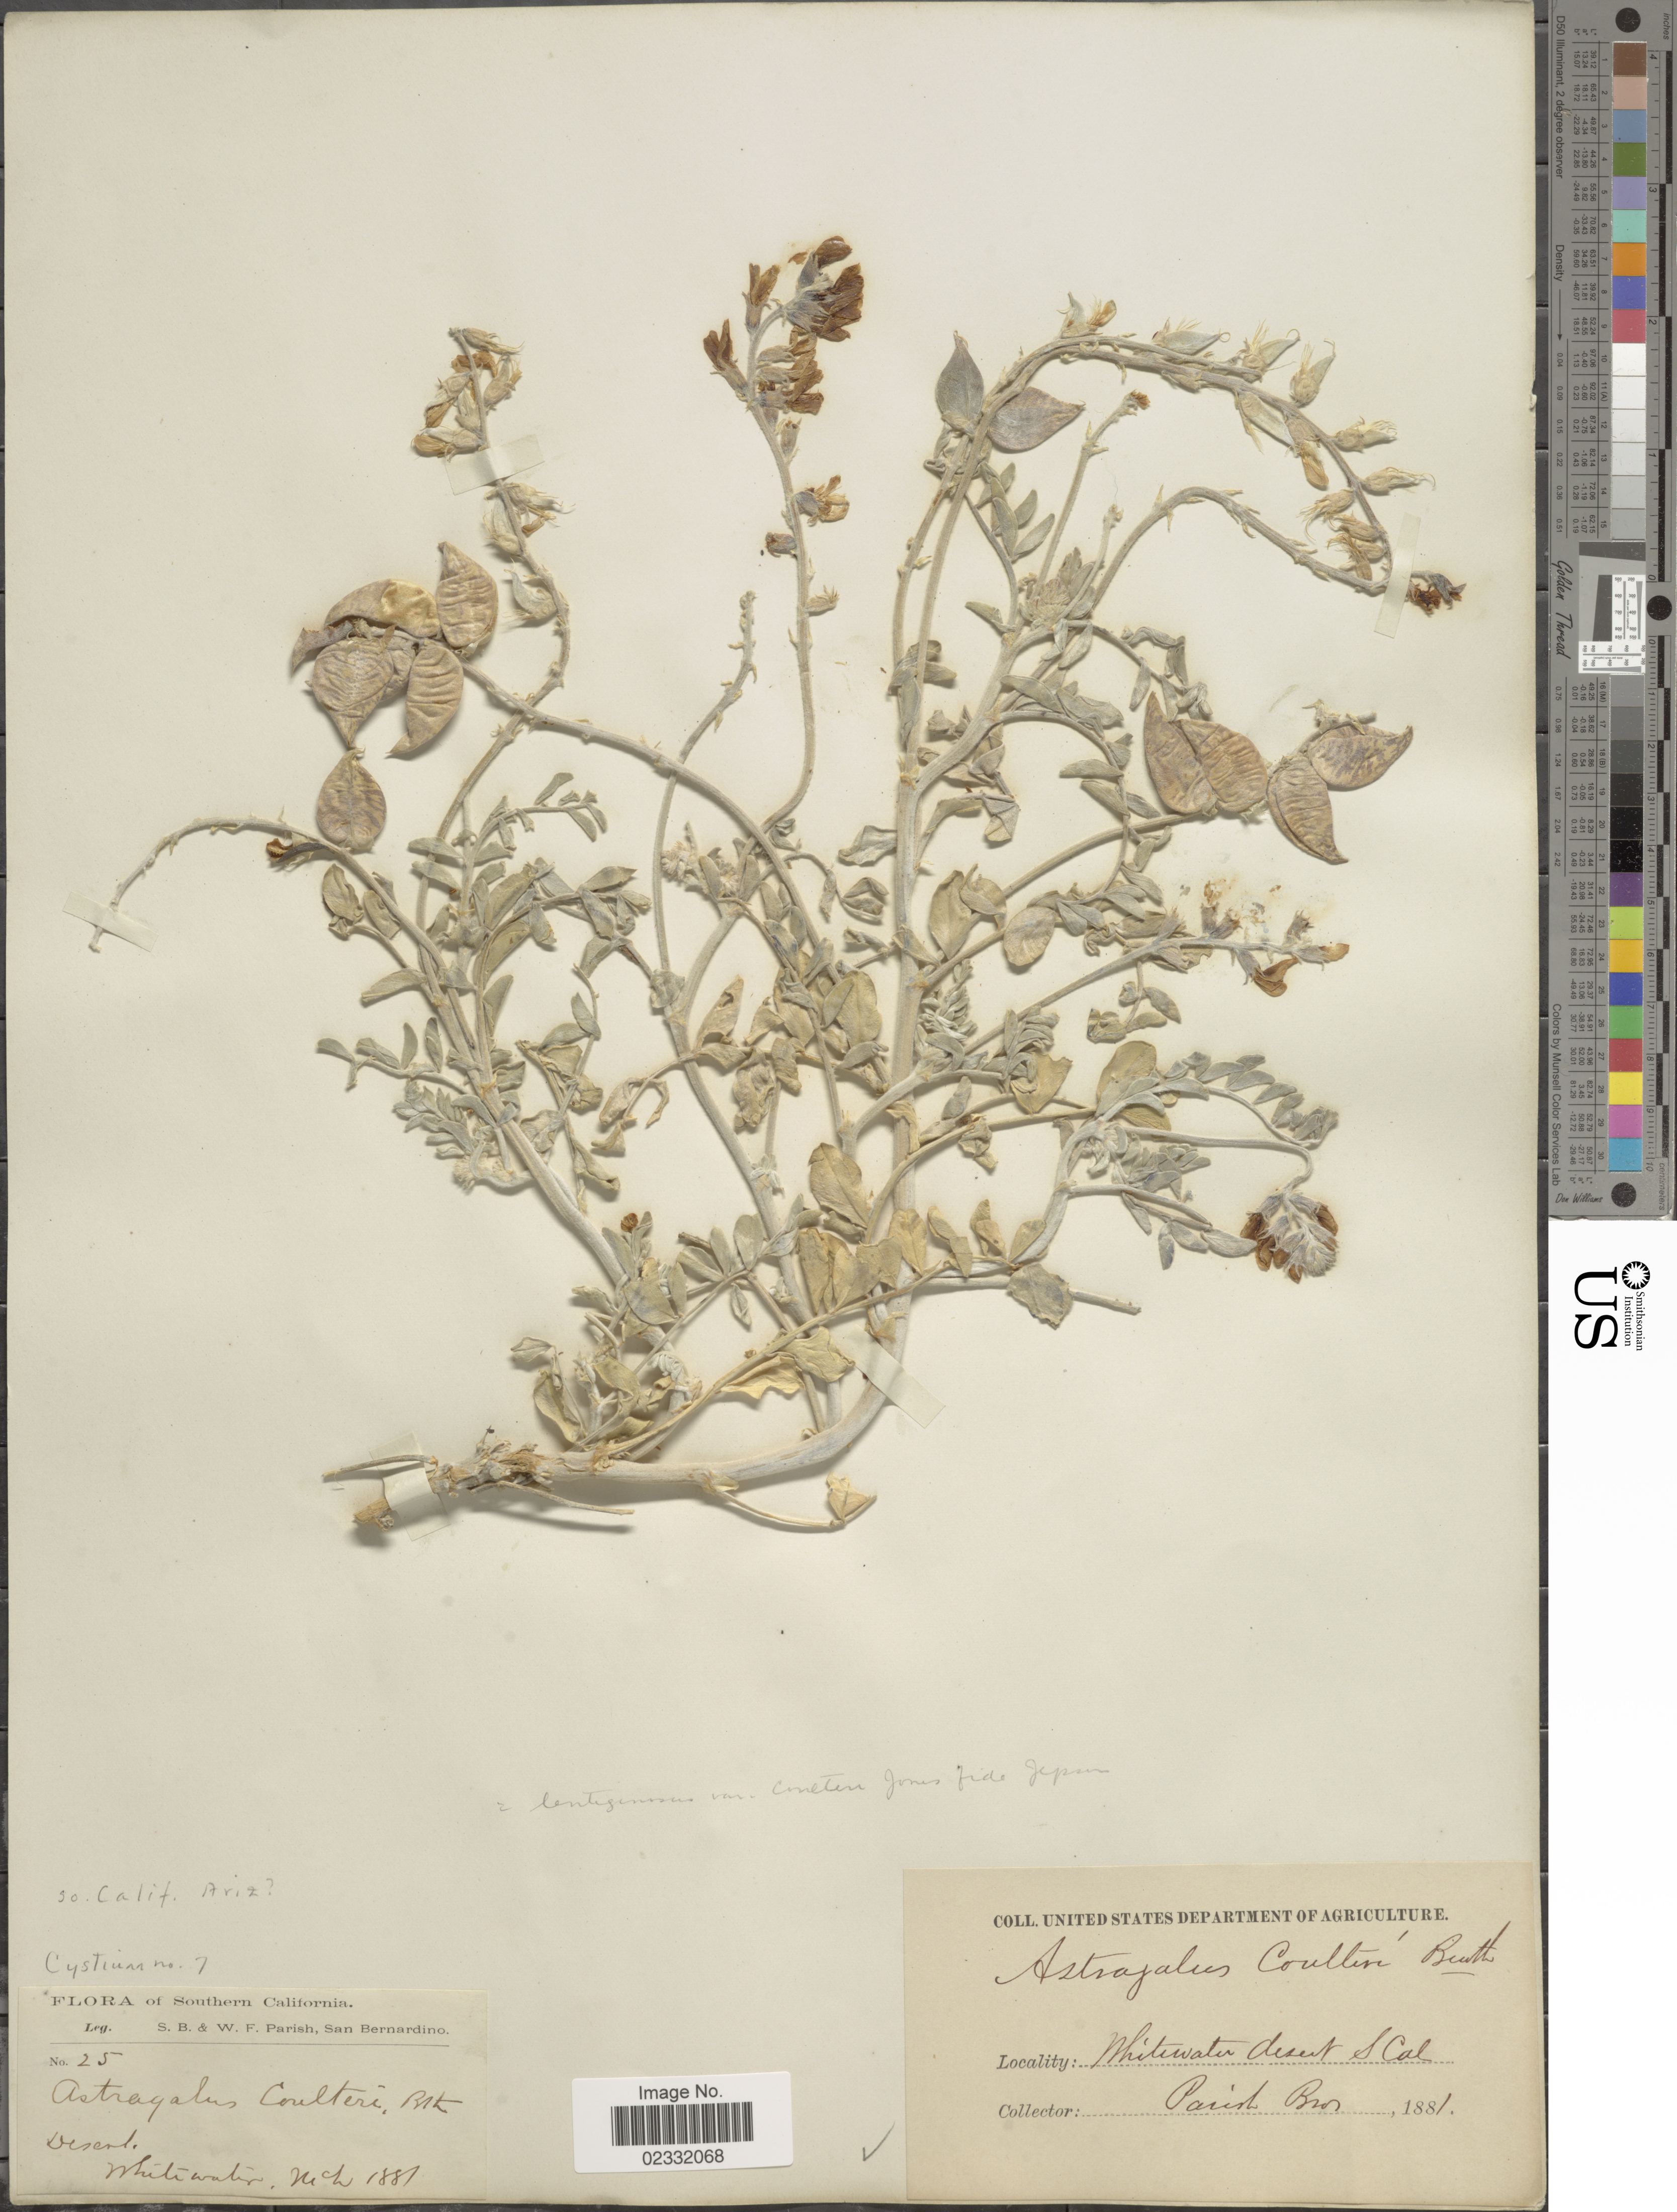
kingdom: Plantae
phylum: Tracheophyta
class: Magnoliopsida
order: Fabales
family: Fabaceae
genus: Astragalus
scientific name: Astragalus lentiginosus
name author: Douglas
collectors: S. B. Parish & W. F. Parish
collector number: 25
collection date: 1881-03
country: United States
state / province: California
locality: Southern California. Desert, Whitewater